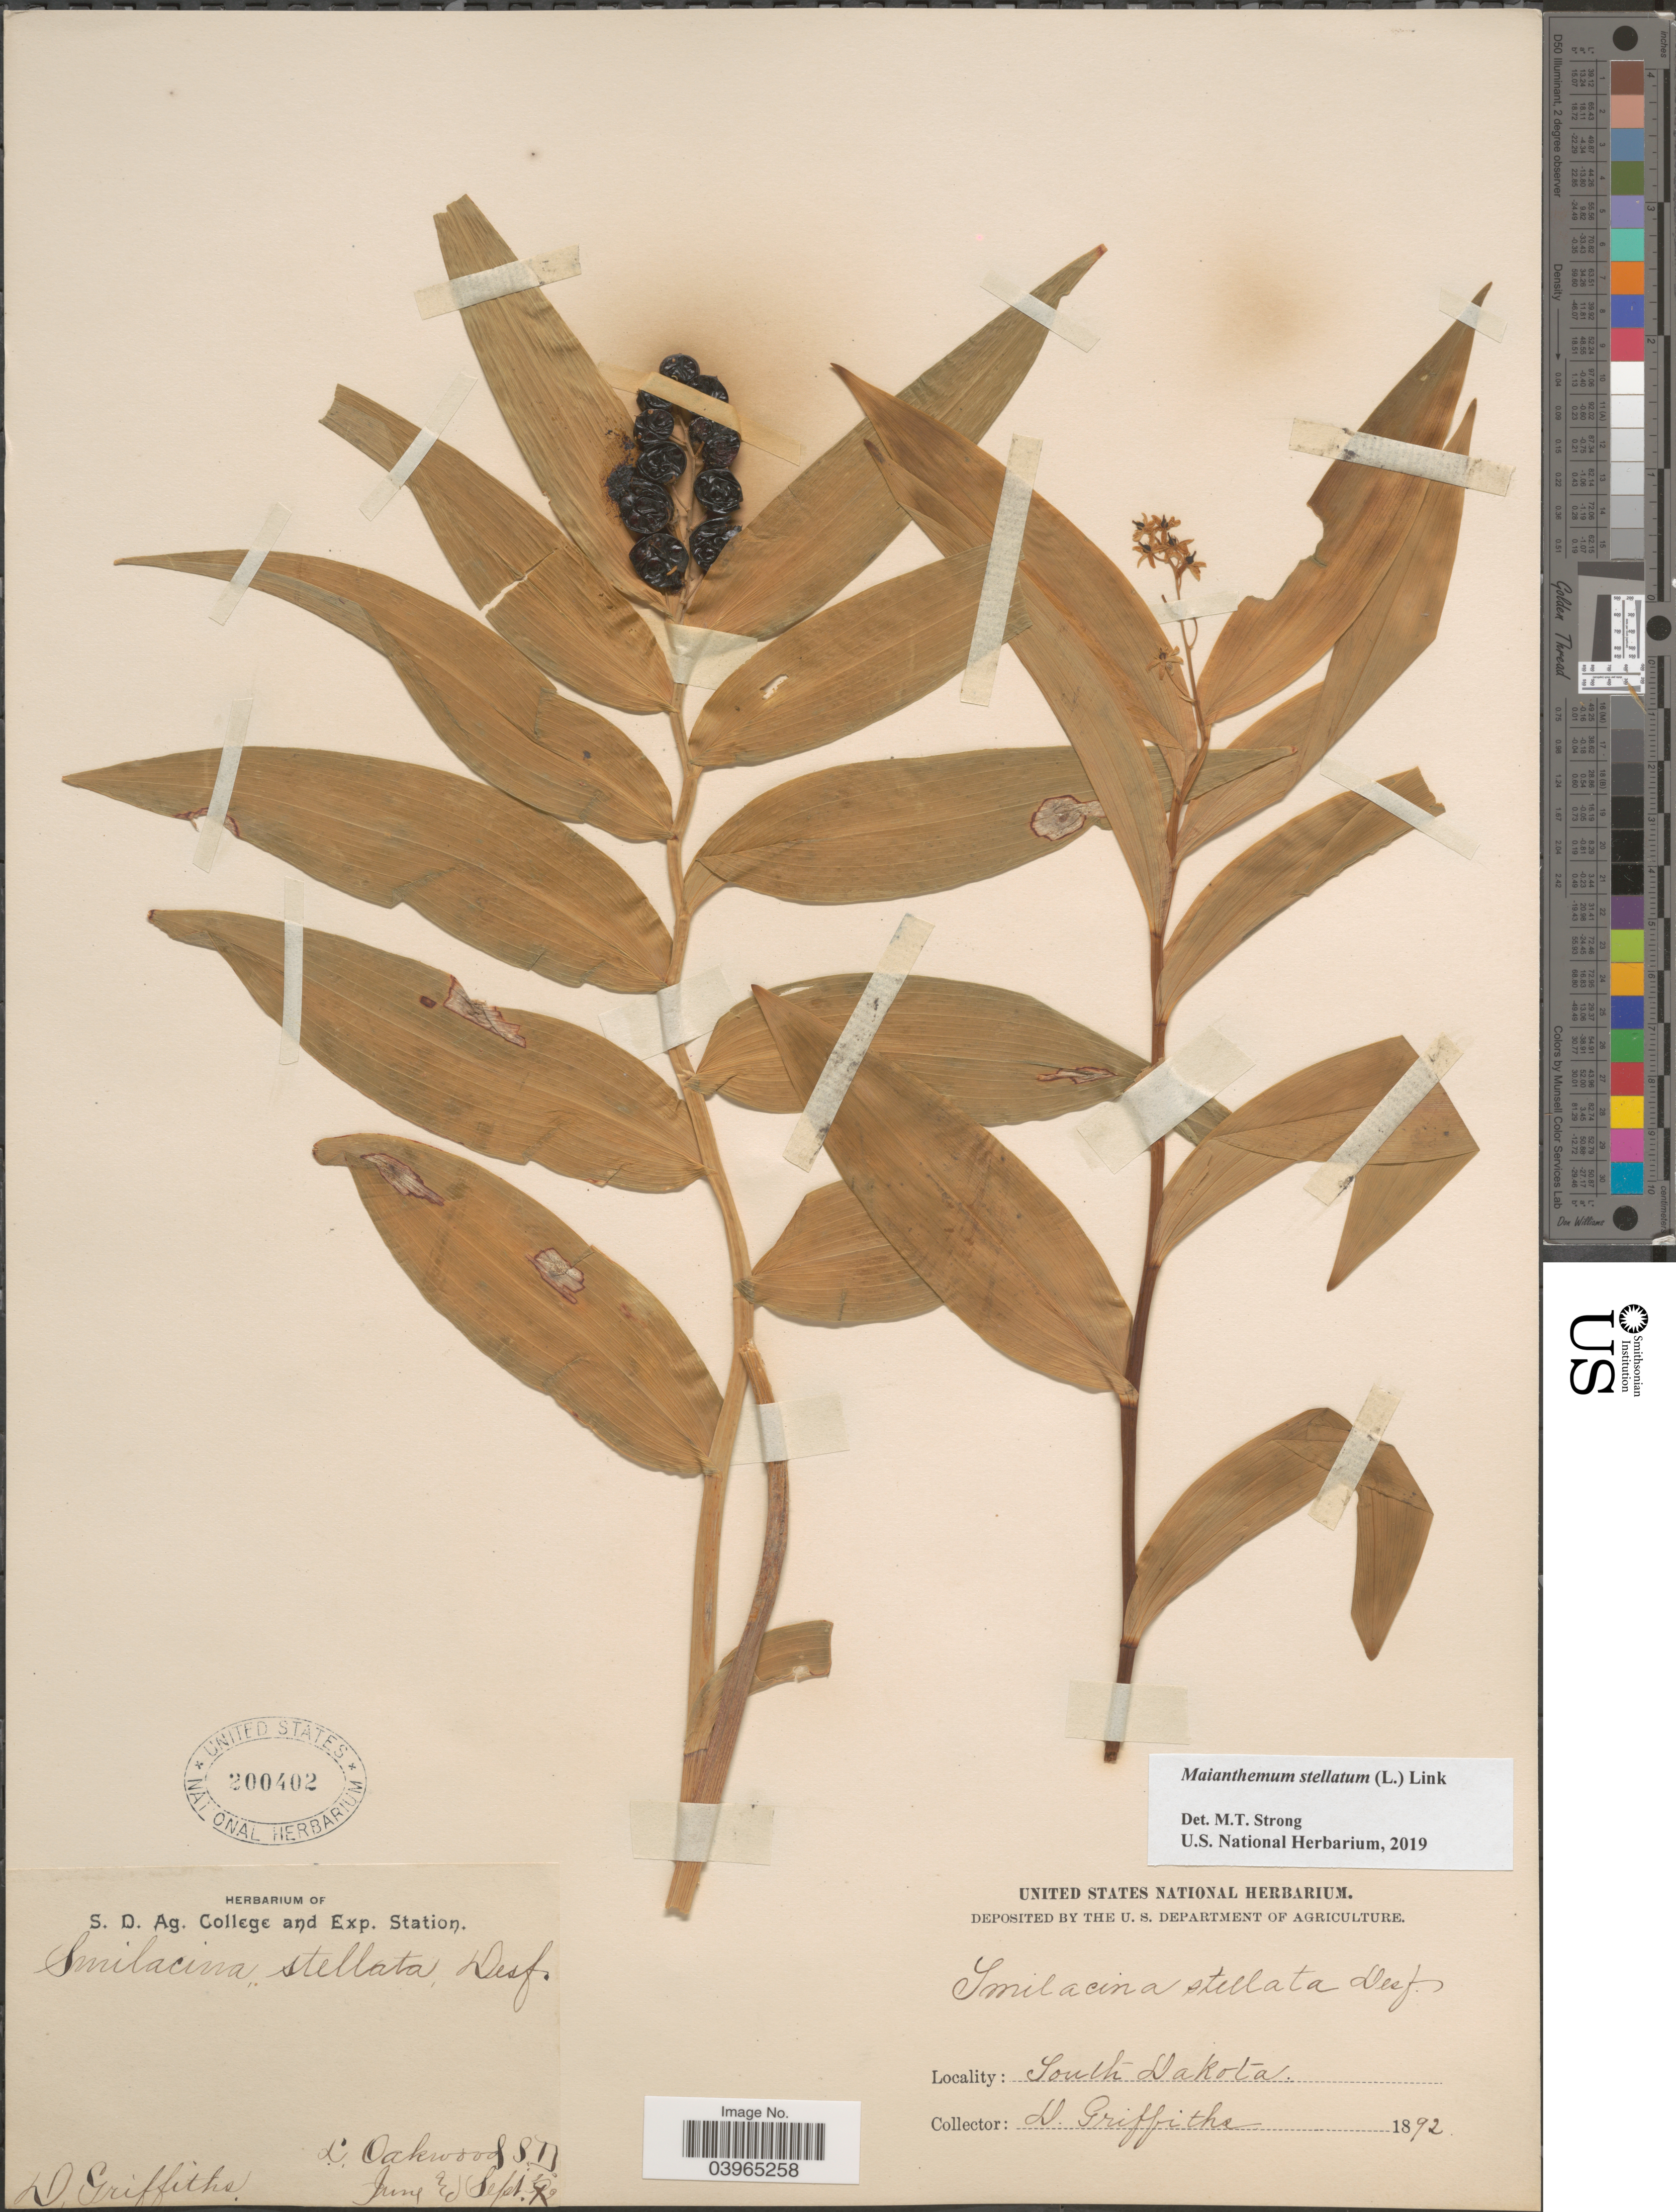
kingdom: Plantae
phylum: Tracheophyta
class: Liliopsida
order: Asparagales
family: Asparagaceae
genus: Maianthemum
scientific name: Maianthemum stellatum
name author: (L.) Link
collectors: D. Griffiths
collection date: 1892-06/1892-09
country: United States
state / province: South Dakota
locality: L. Oakwood.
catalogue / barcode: US 200402